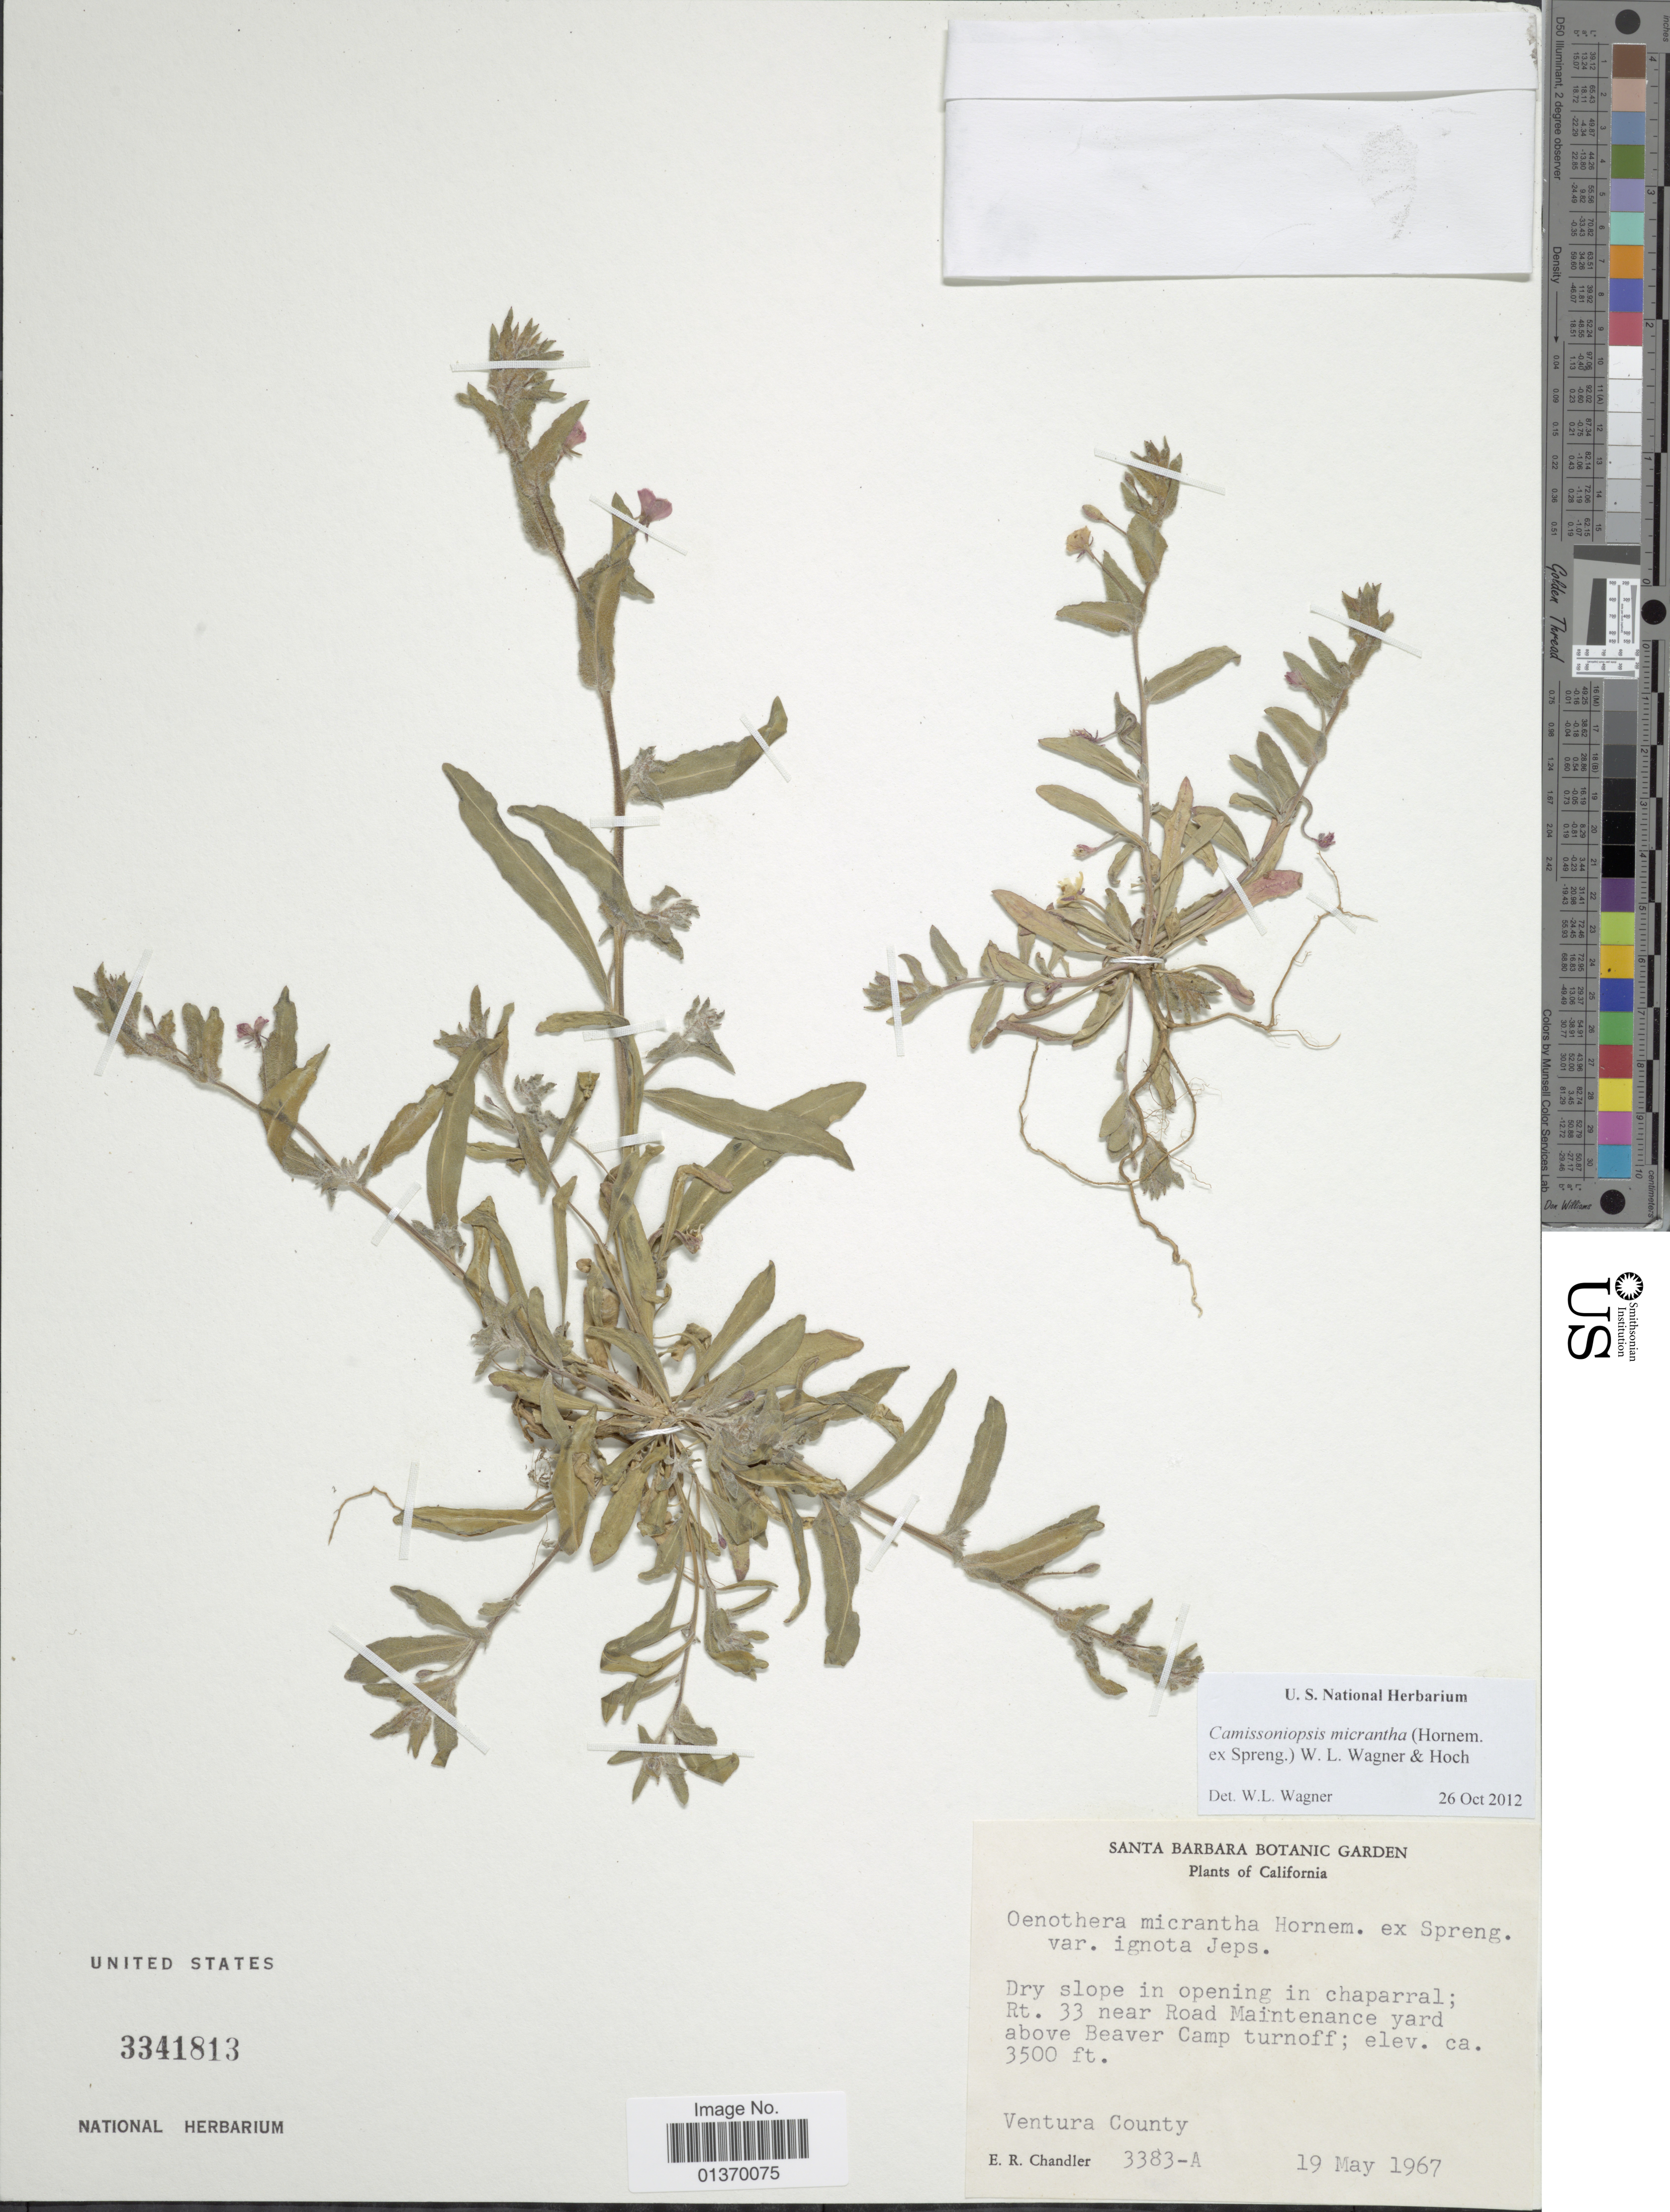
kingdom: Plantae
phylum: Tracheophyta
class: Magnoliopsida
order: Myrtales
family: Onagraceae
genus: Camissoniopsis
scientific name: Camissoniopsis micrantha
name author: (Hornem. ex Spreng.) W.L. Wagner & Hoch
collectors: E. Chandler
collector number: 3383-A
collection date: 1967-05-19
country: United States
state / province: California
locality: Rt. 33 near Road Maintenance yard above Beaver Camp turnoff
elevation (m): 1067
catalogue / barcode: US 3341813